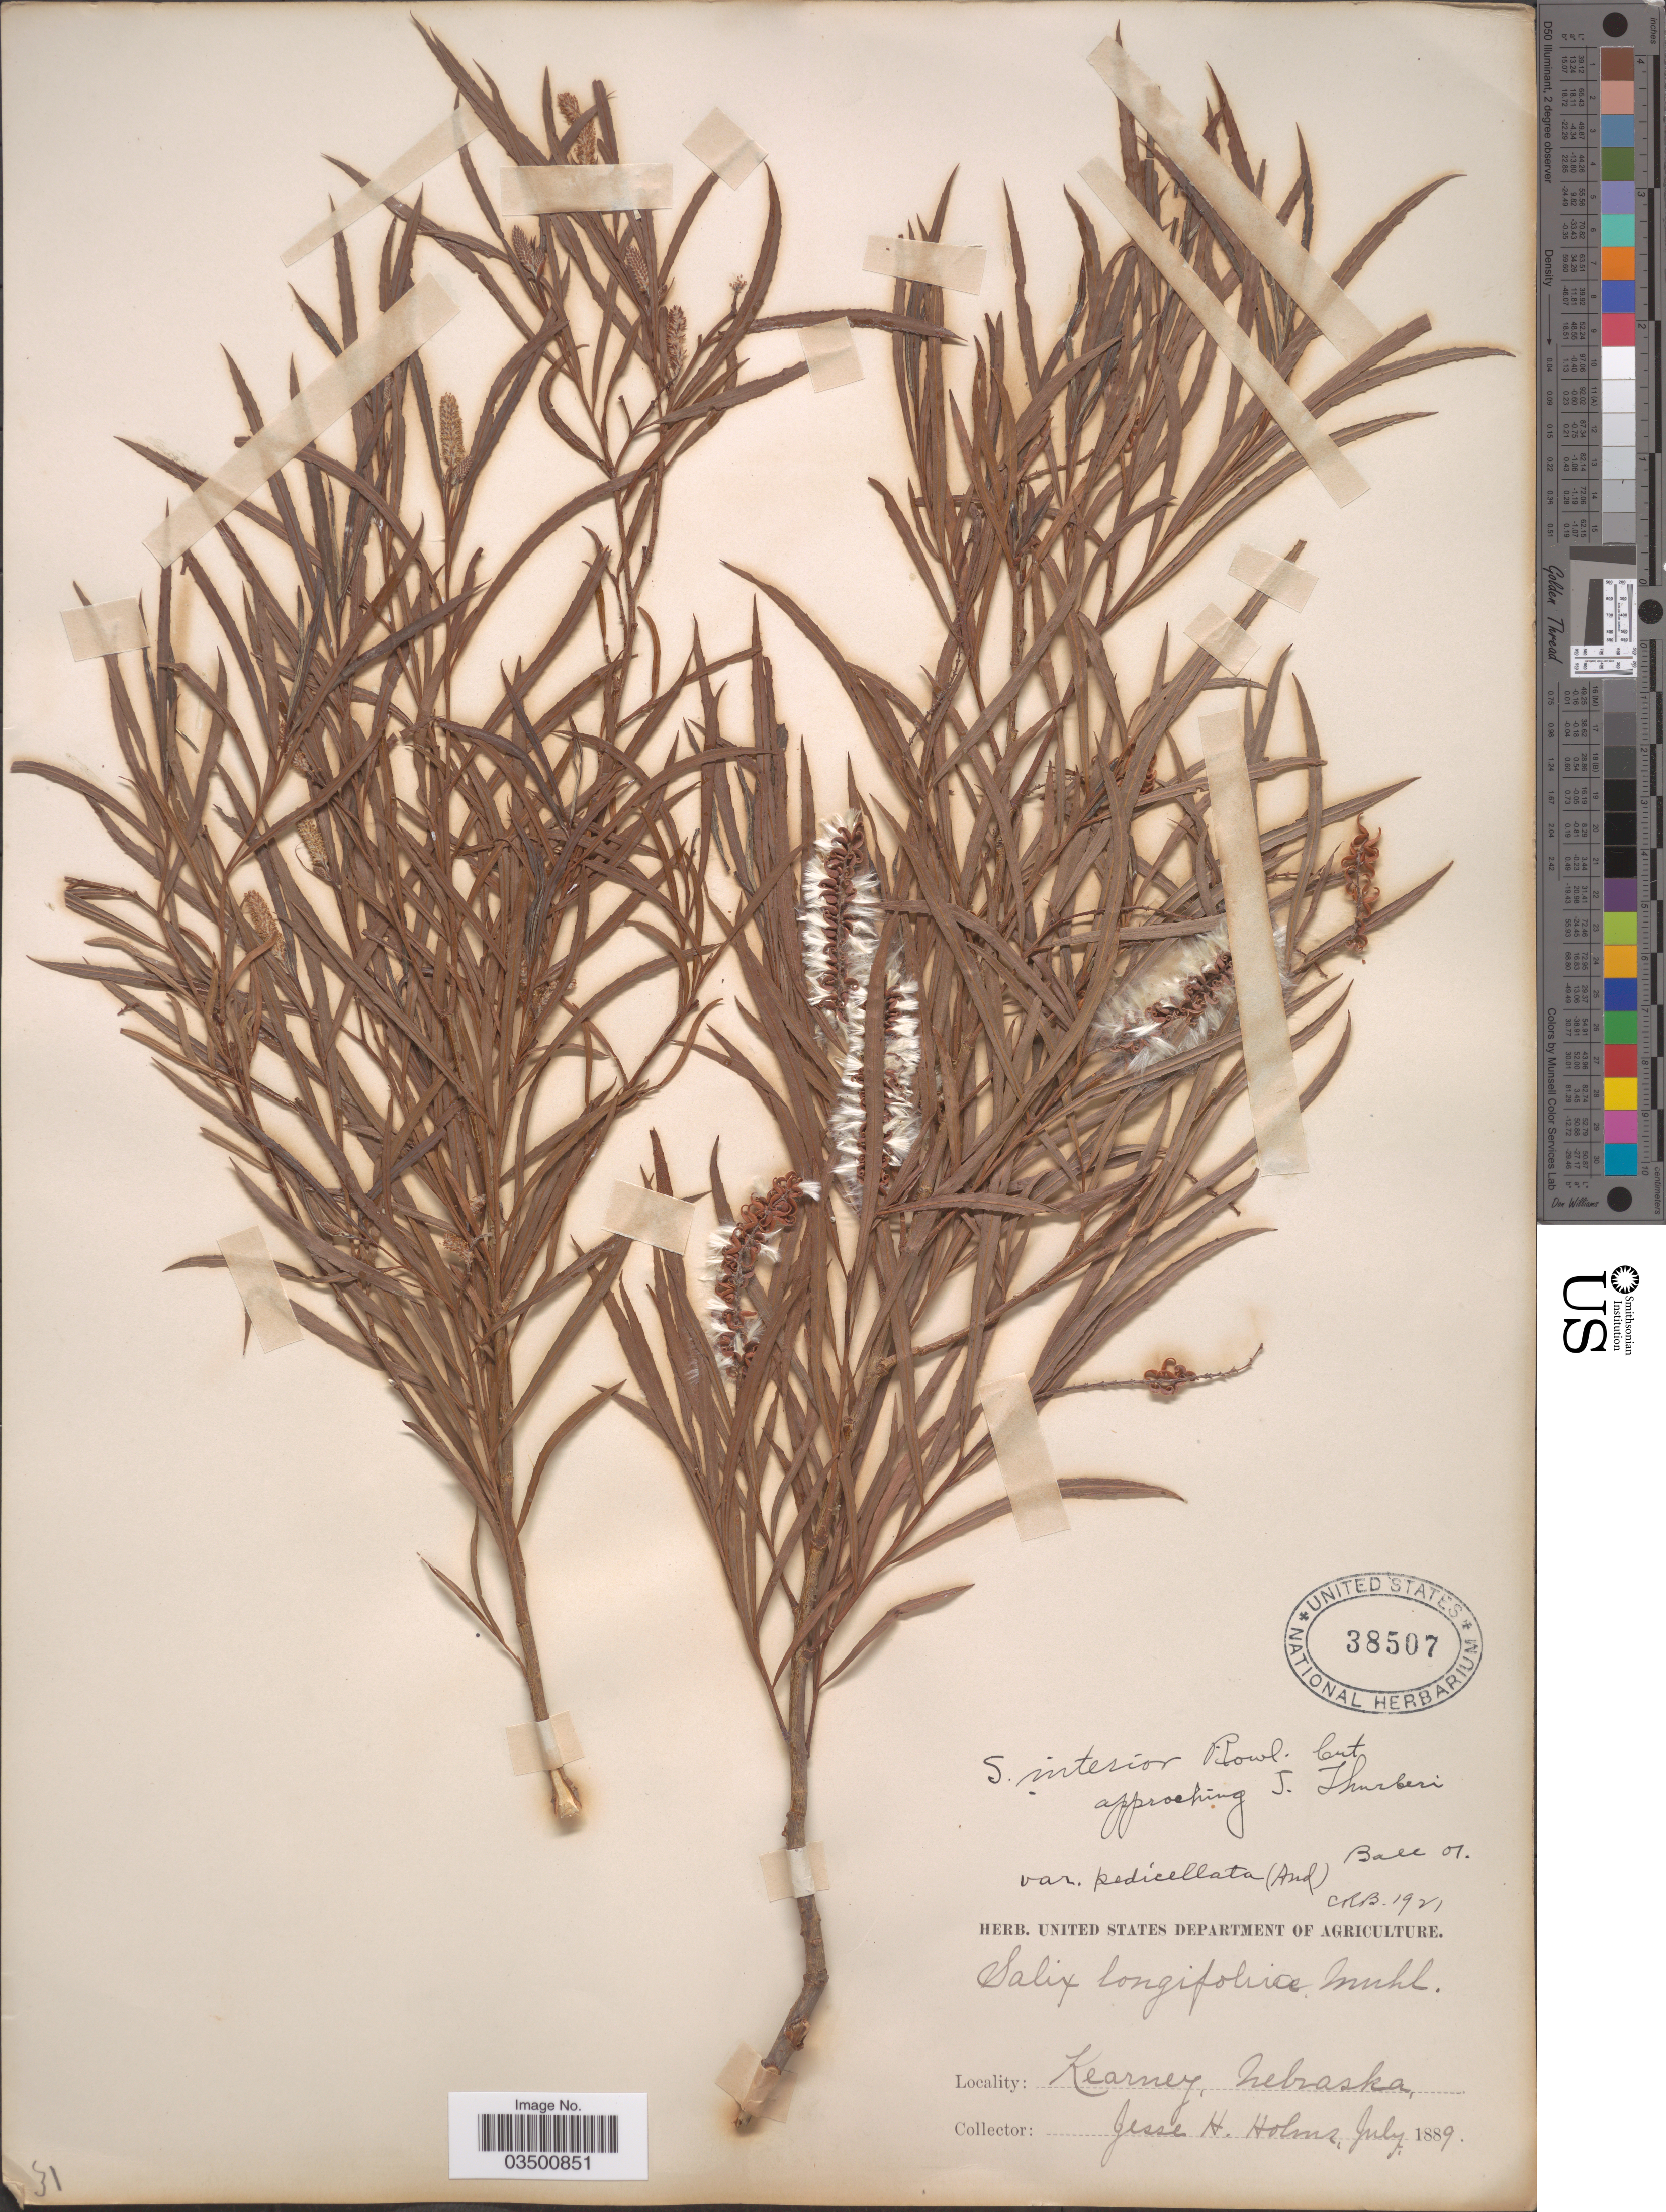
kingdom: Plantae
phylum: Tracheophyta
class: Magnoliopsida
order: Malpighiales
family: Salicaceae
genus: Salix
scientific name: Salix interior var. pedicellata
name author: (Andersson) C.R. Ball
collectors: J. Holmes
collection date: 1889-07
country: United States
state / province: Nebraska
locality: Kearney.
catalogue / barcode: US 38507